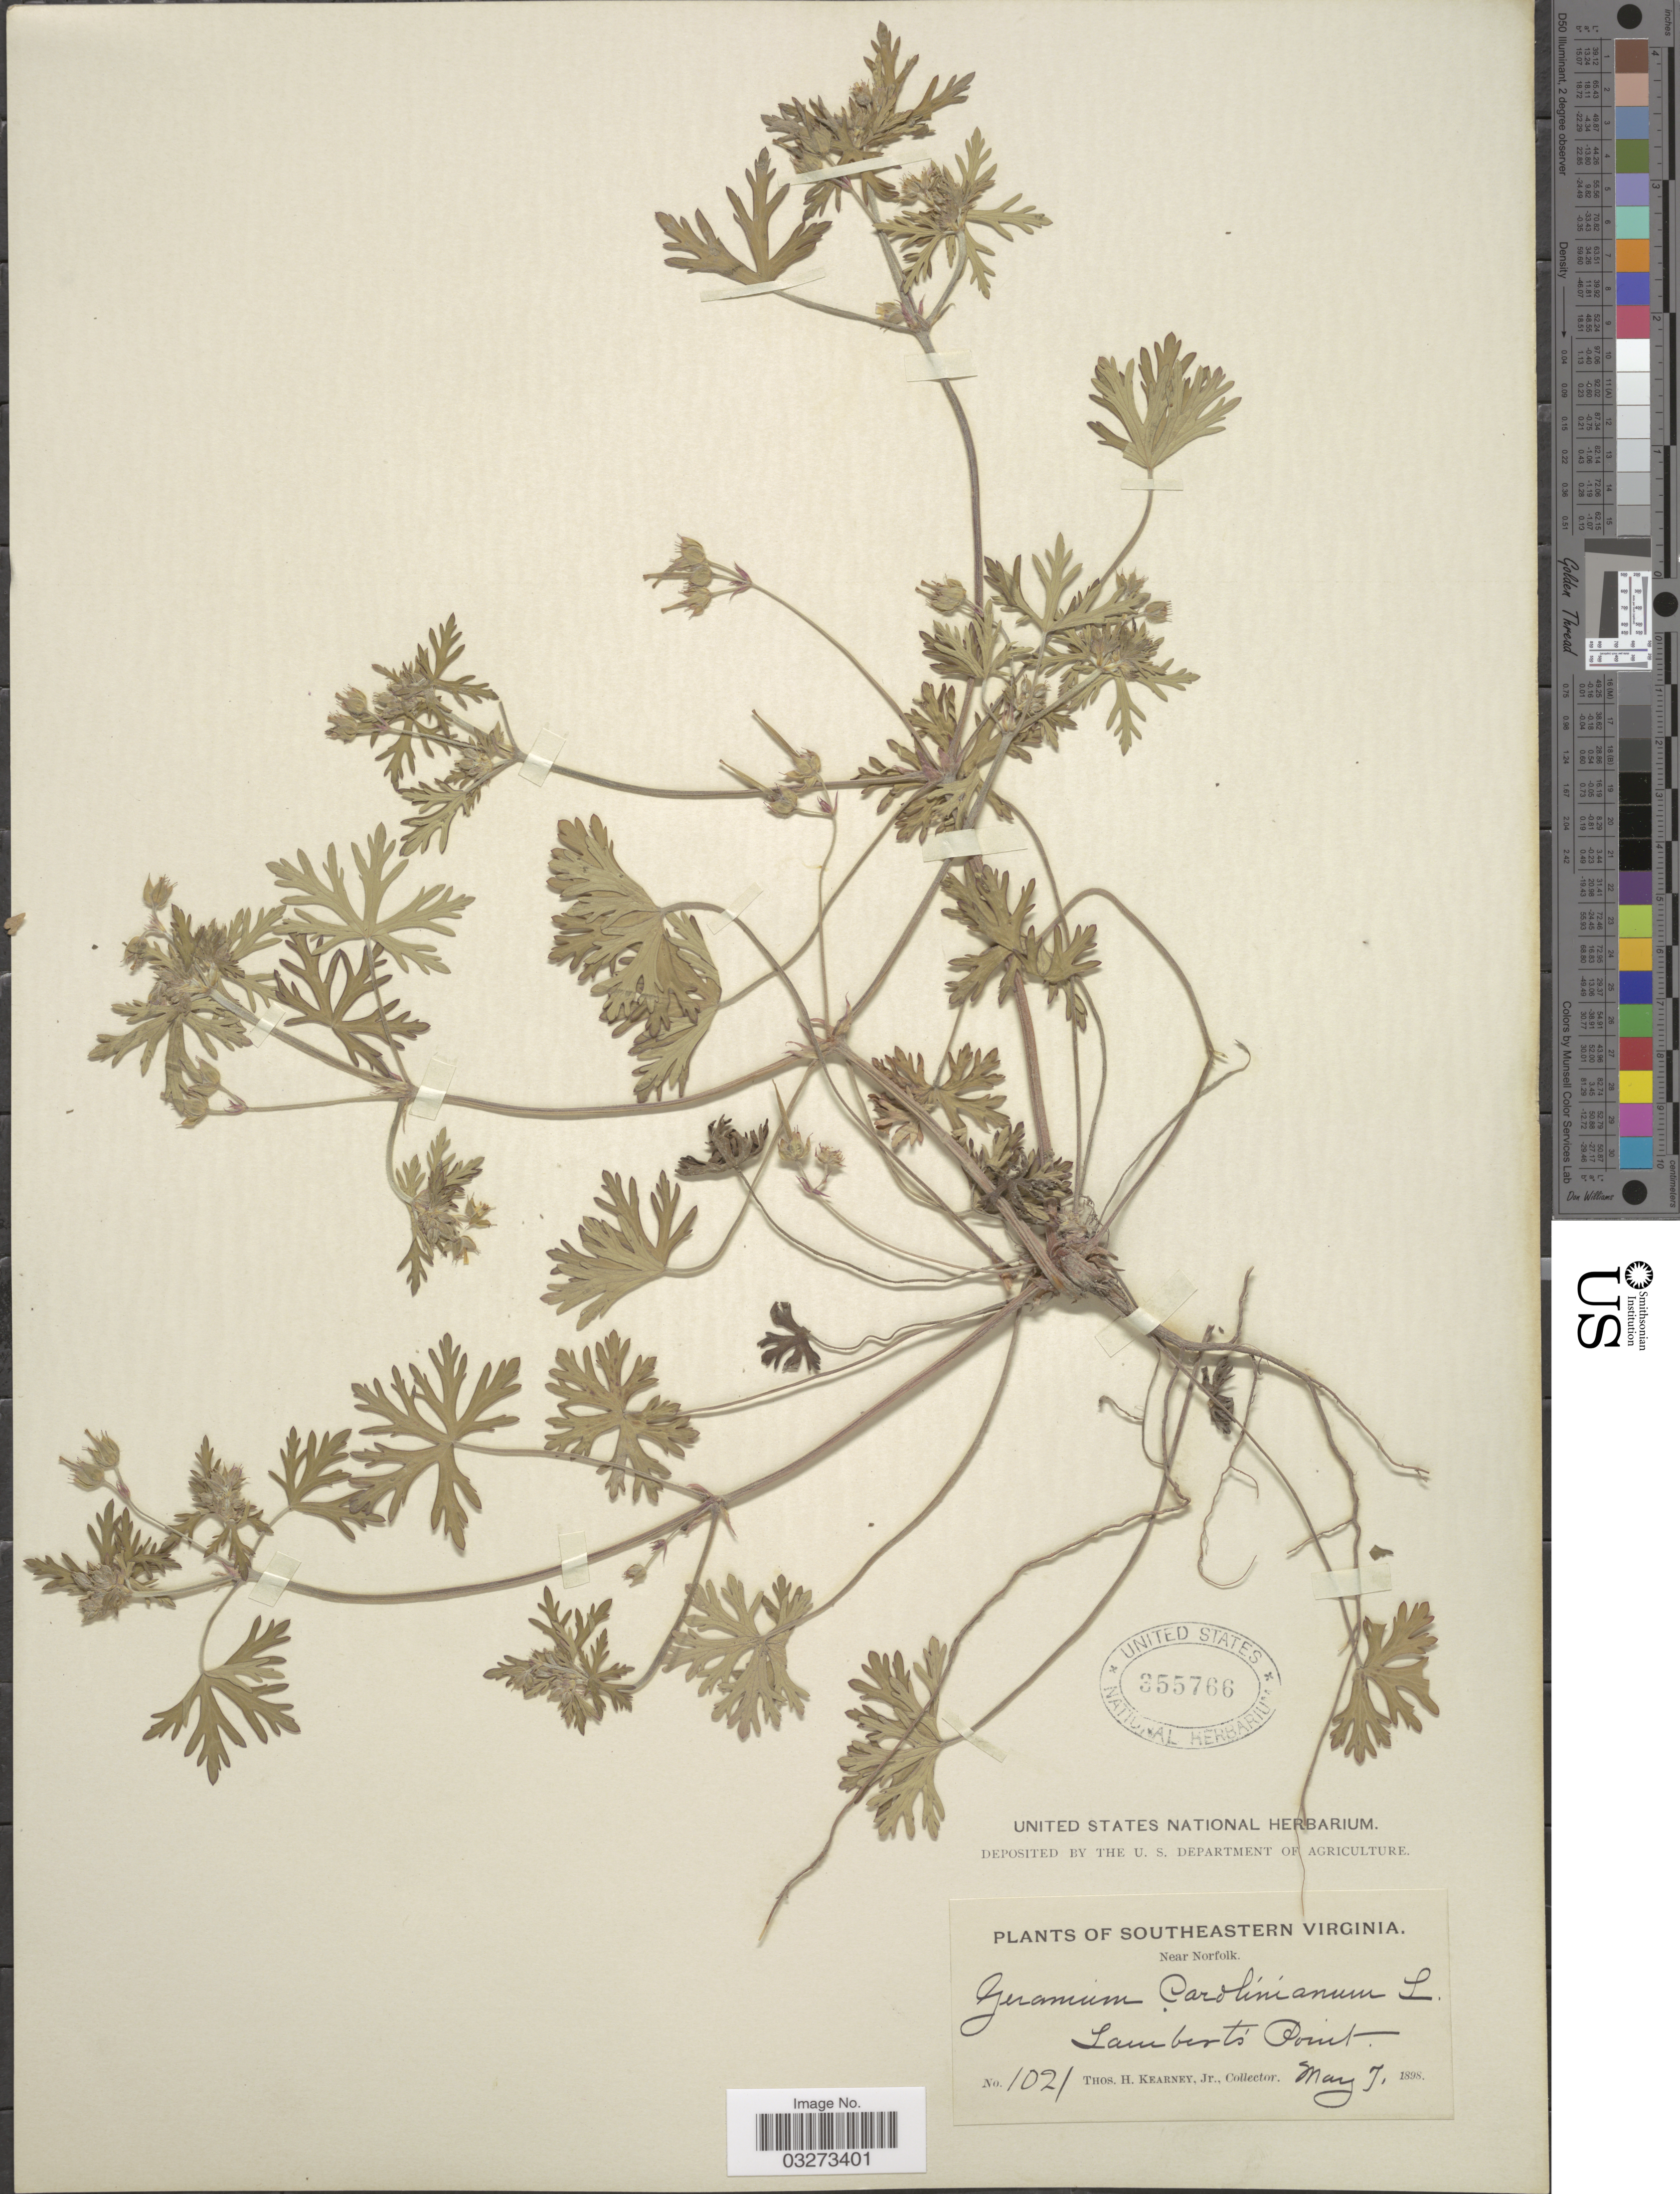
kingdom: Plantae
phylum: Tracheophyta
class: Magnoliopsida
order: Geraniales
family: Geraniaceae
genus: Geranium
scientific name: Geranium carolinianum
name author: L.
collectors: T. H. Kearney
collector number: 1021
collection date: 1898-05-07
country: United States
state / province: Virginia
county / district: City of Norfolk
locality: Southeastern Virginia, Near Norfolk, Lambert's Point.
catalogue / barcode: US 355766